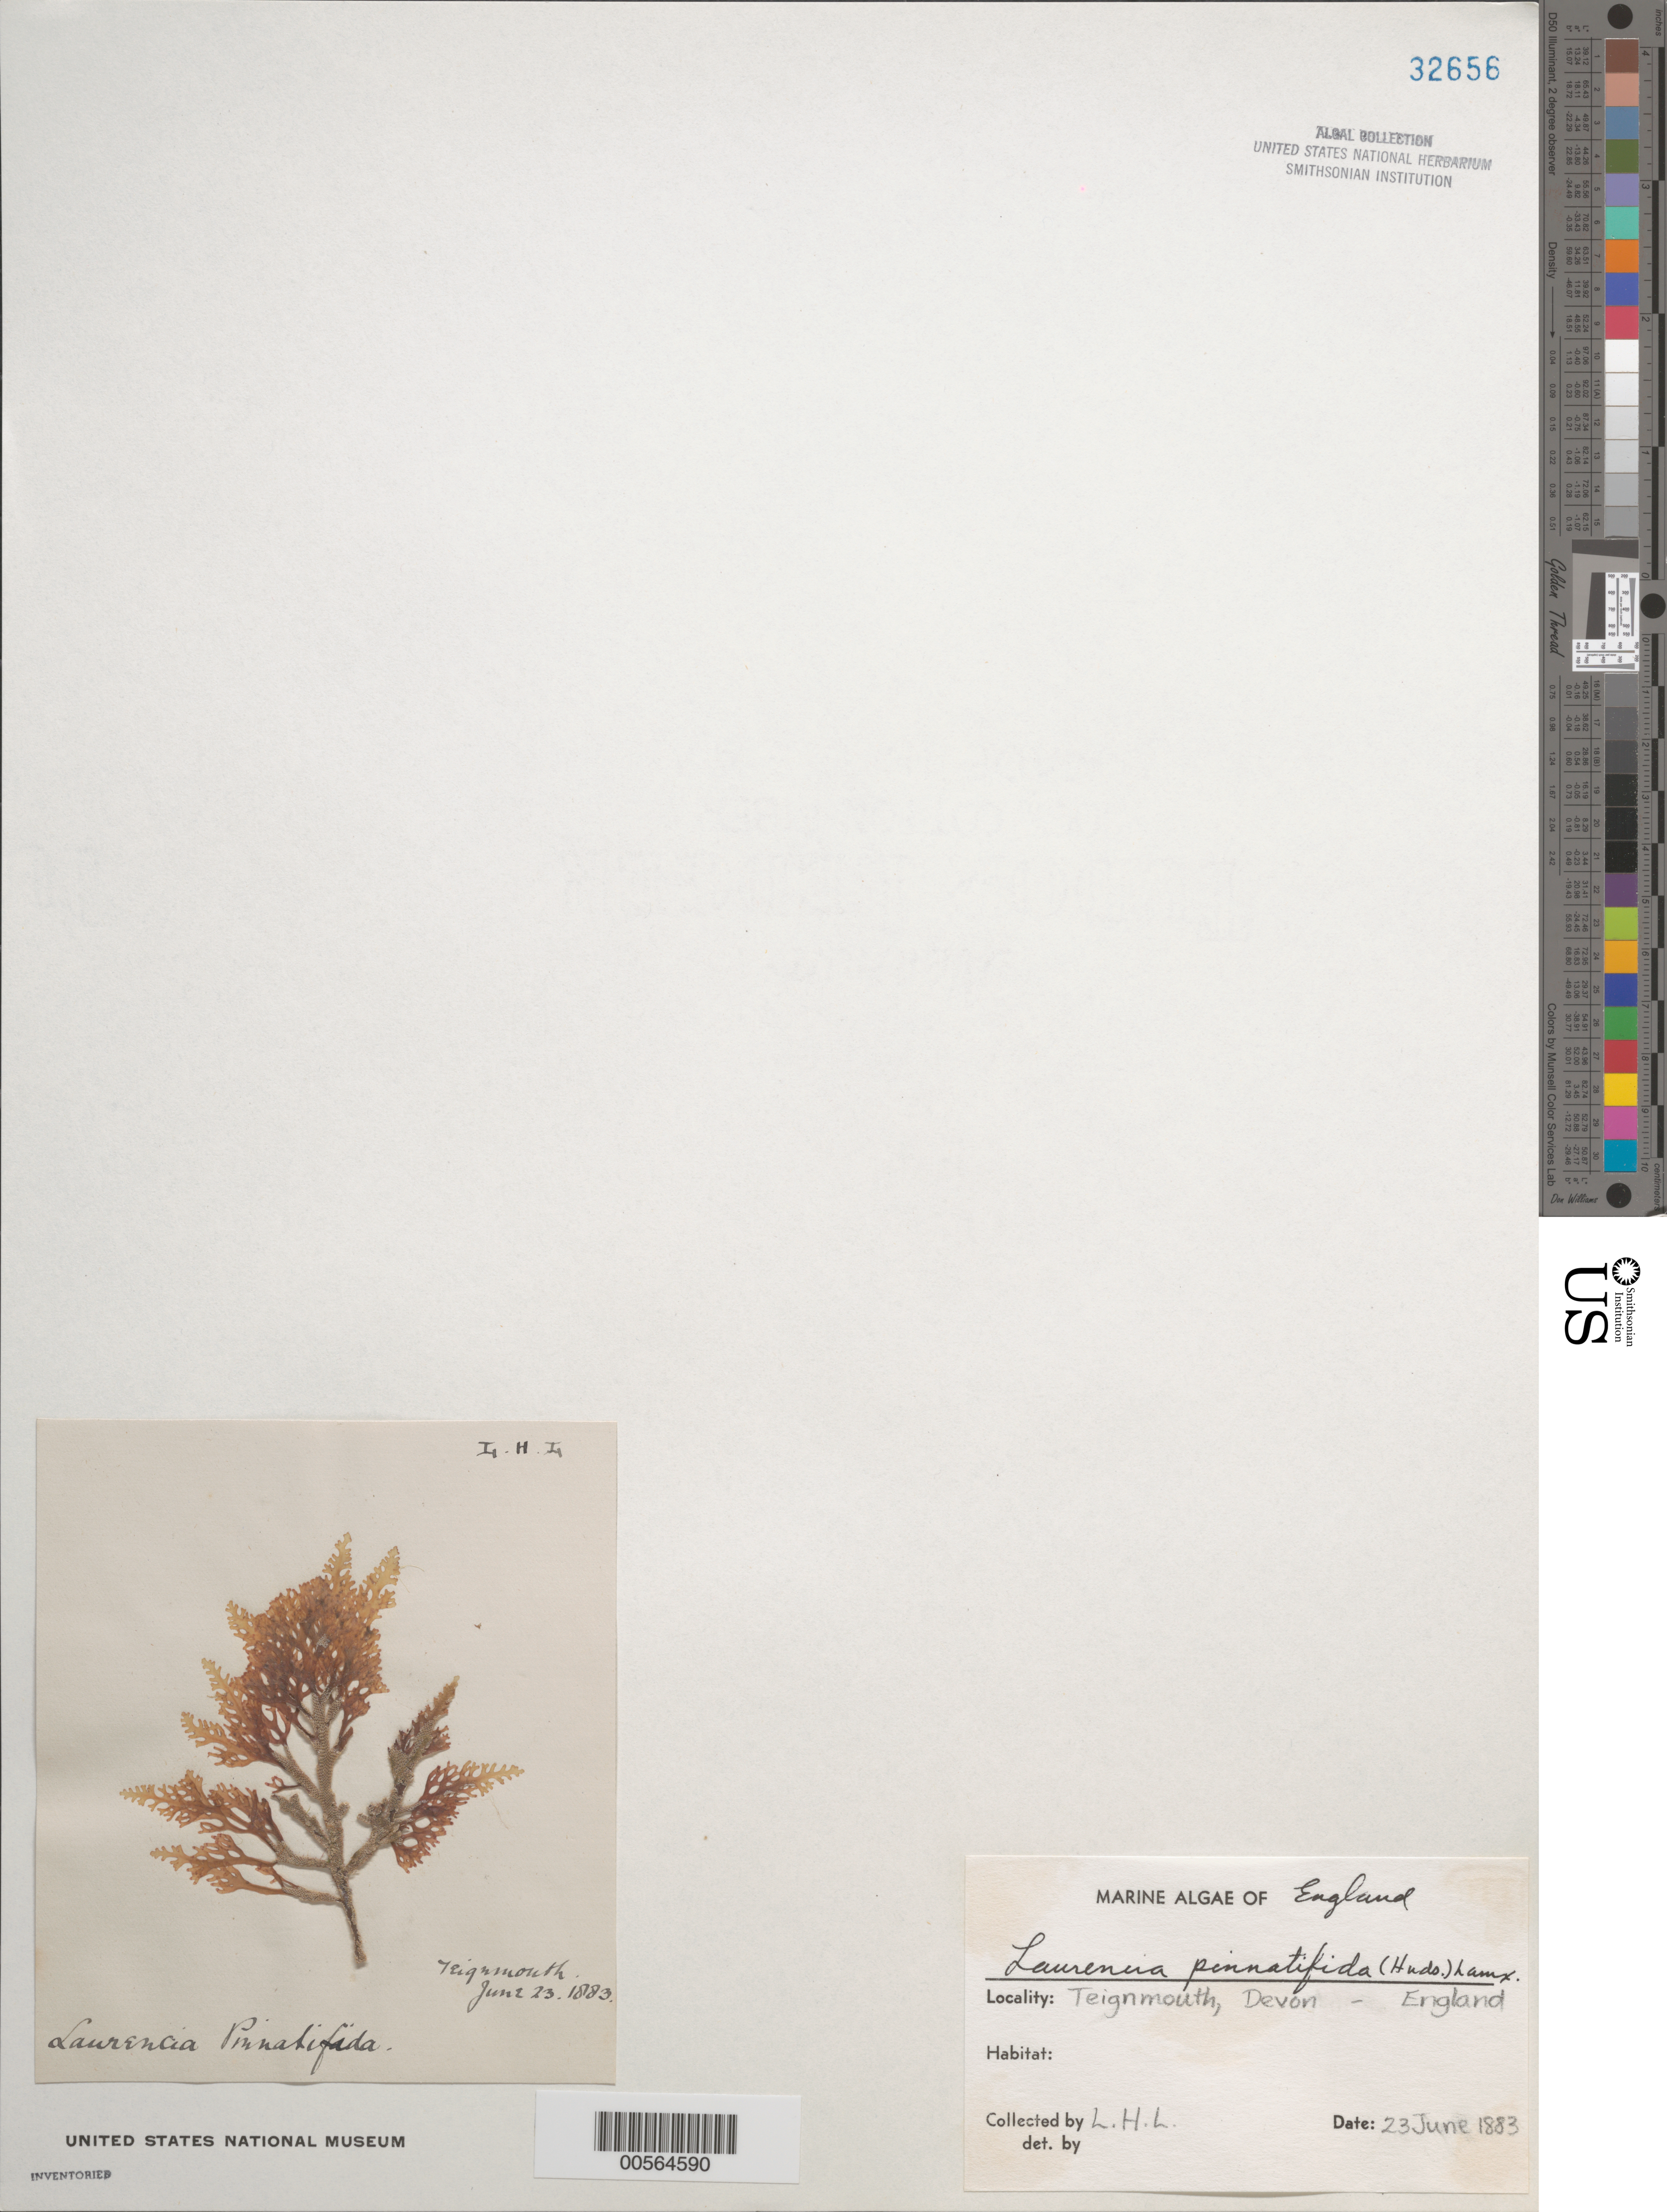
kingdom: Plantae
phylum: Rhodophyta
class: Florideophyceae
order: Ceramiales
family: Rhodomelaceae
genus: Osmundea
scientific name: Osmundea pinnatifida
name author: (Huds.) Stackh.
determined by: Algae name updating Project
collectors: L.H.L.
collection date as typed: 23 Jun 1883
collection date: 1883-06-23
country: United Kingdom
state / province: England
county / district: Devon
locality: Teignmouth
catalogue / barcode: US 32656